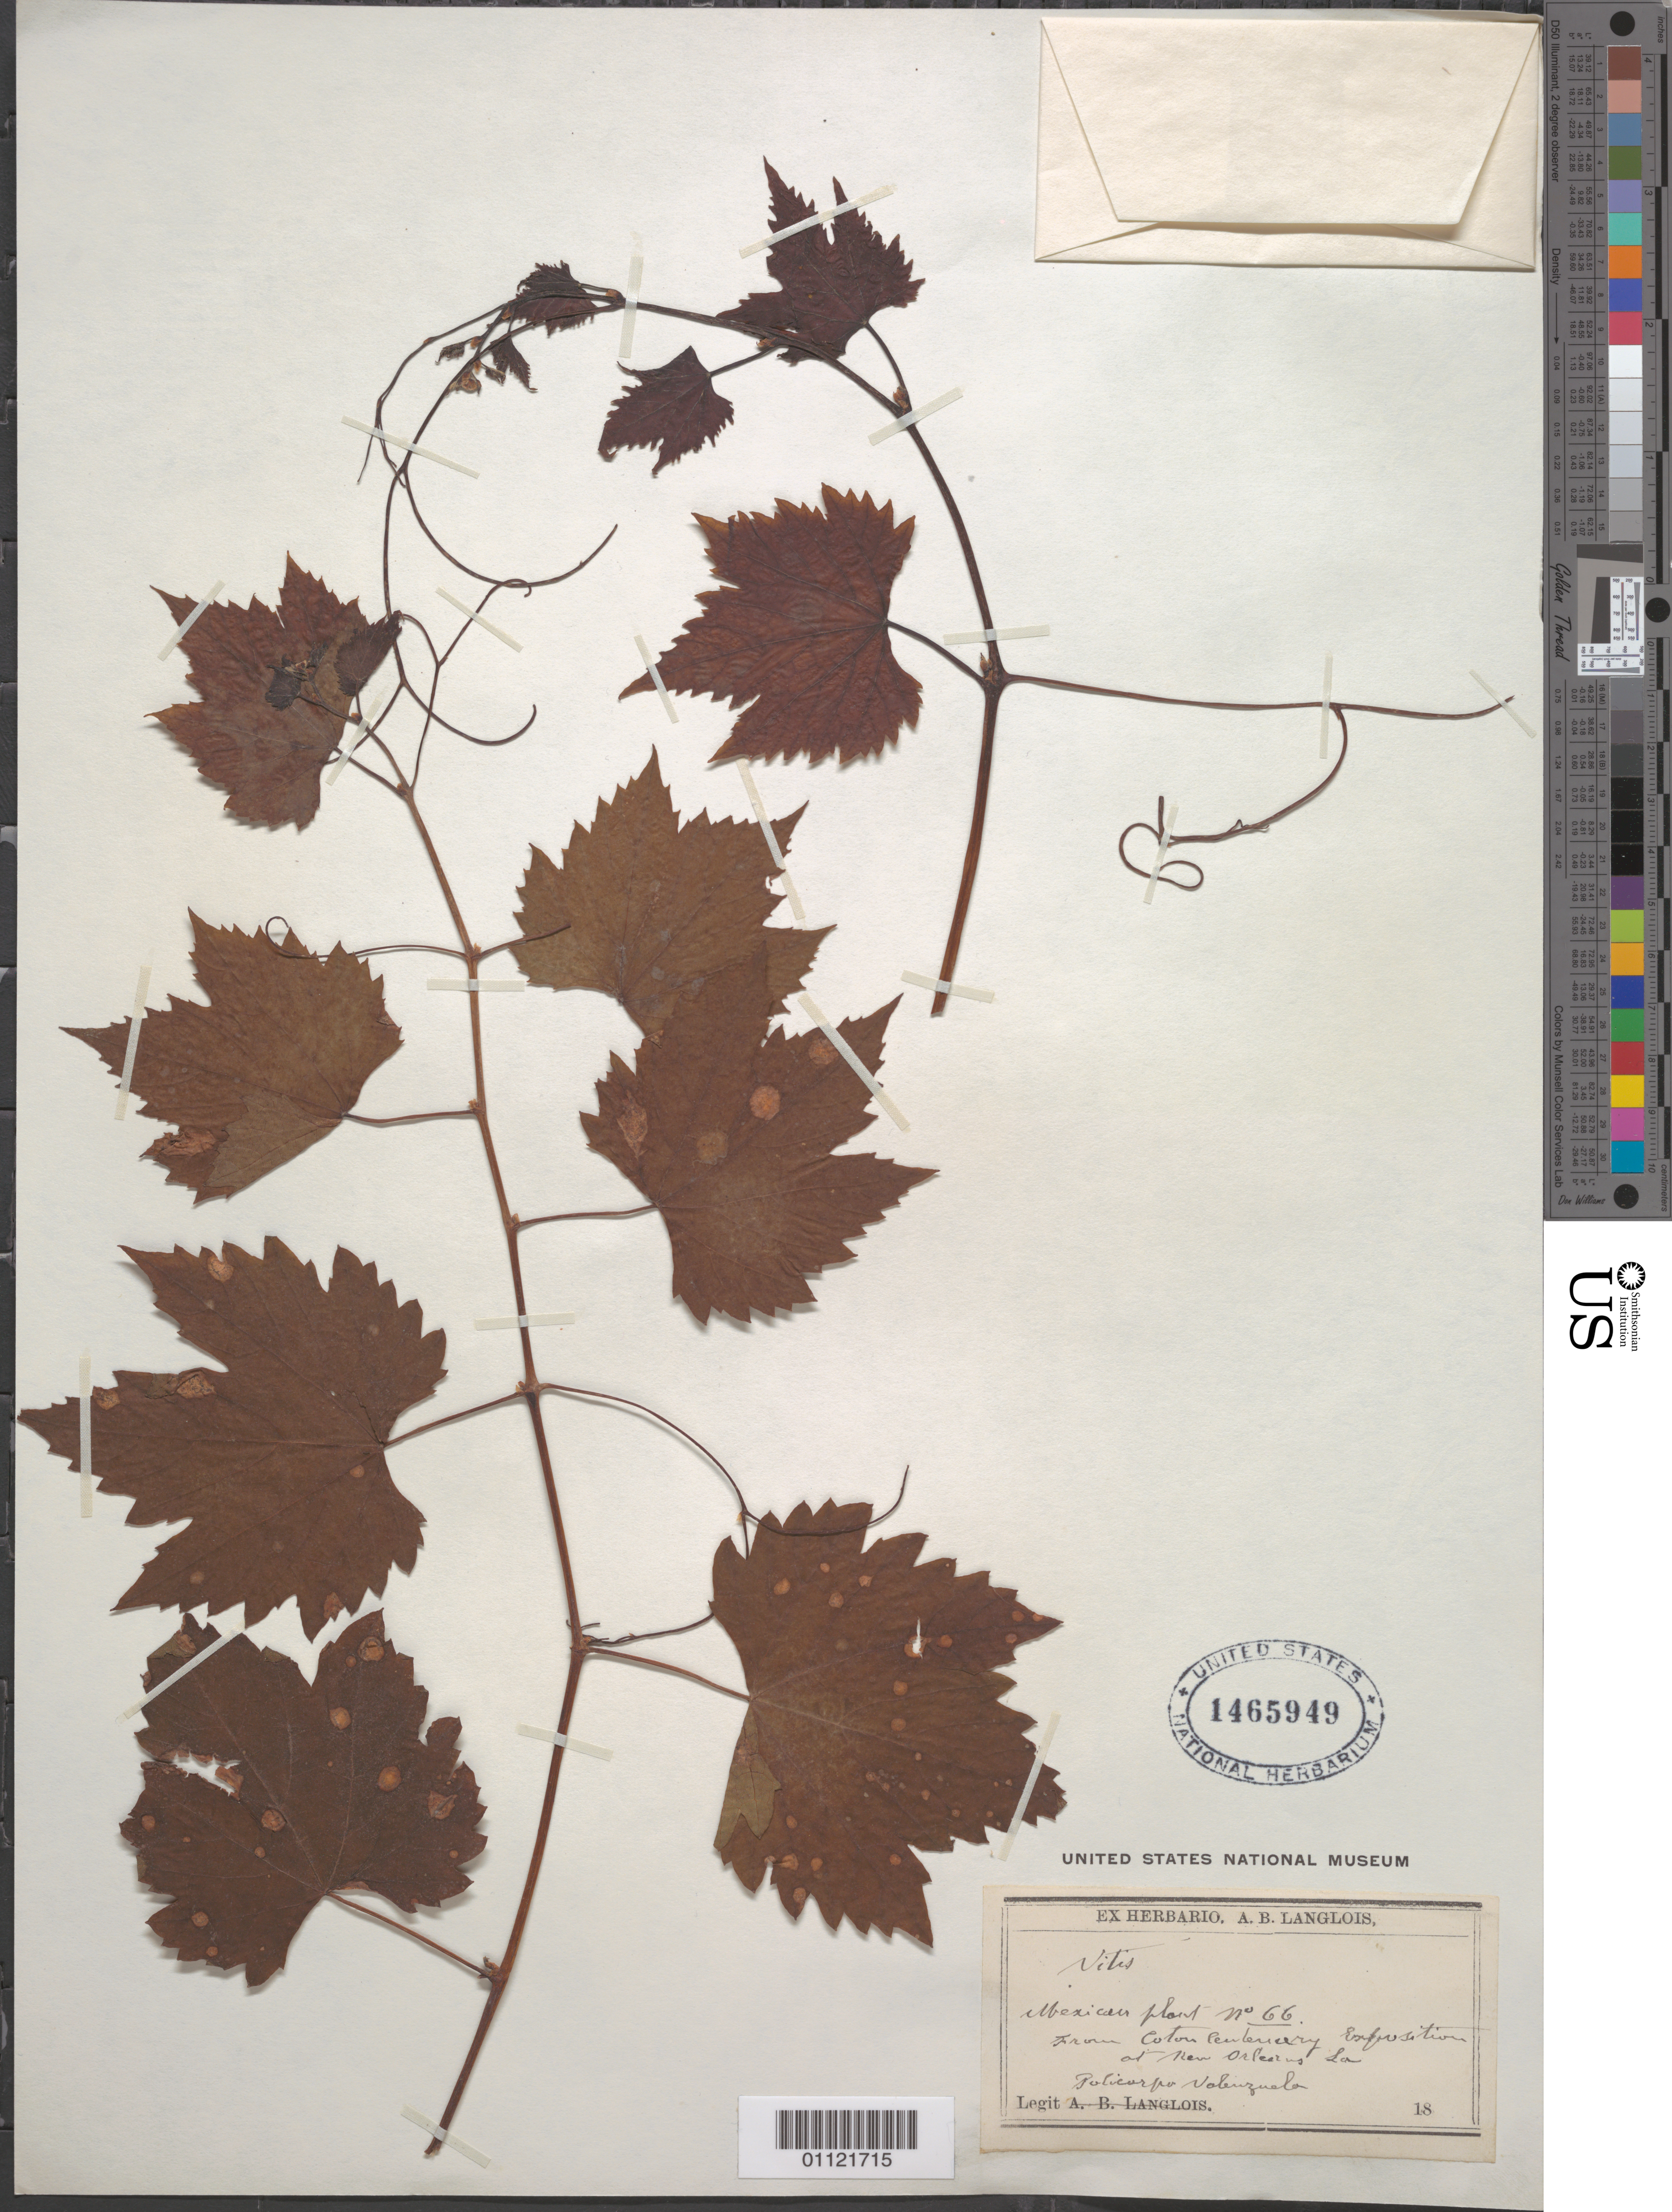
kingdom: Plantae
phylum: Tracheophyta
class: Magnoliopsida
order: Vitales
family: Vitaceae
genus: Vitis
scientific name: Vitis sp.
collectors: P. Valenzuela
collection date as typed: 18--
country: United States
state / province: Louisiana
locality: From Coton Peulerieery Exposition at New Orleans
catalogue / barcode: US 1465949